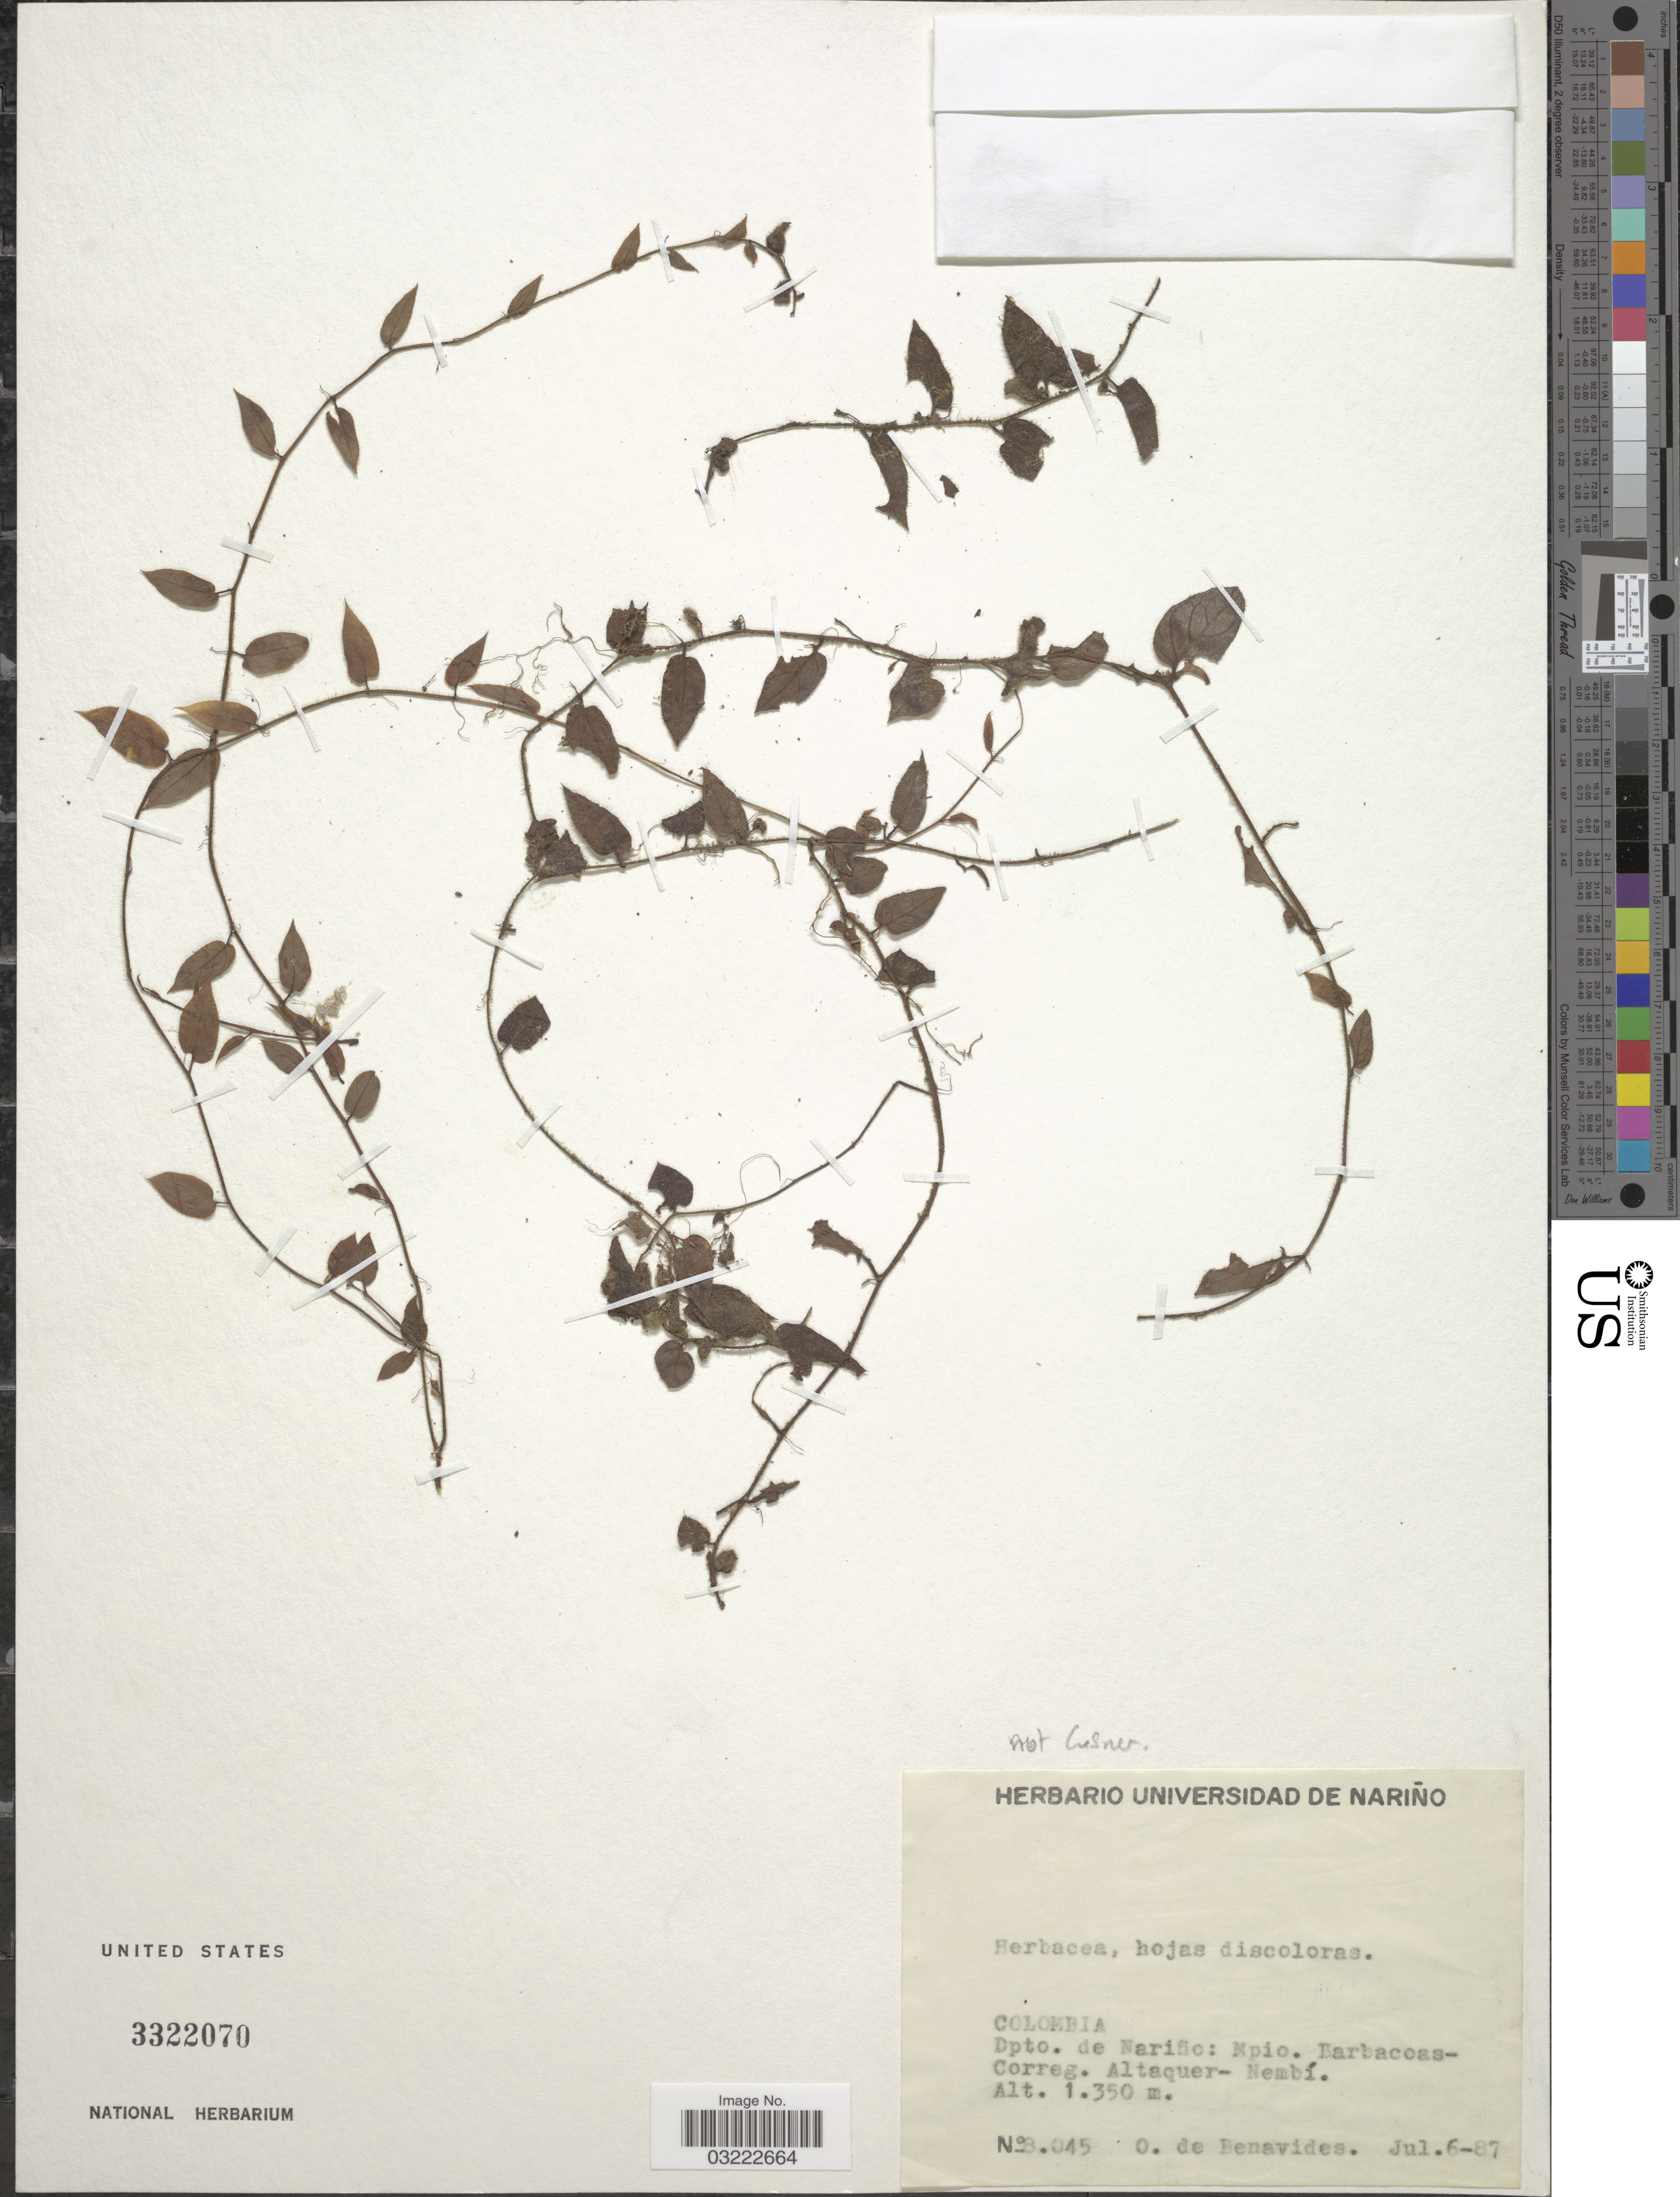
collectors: Olga S. de Benavides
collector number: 8045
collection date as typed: Transcribed d/m/y: 6/7/87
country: Colombia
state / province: Nariño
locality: Dpto. de Nariño: Mpio. Barbacoas-Correg. Altaquer-Nembí.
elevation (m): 1350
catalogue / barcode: US 3322070